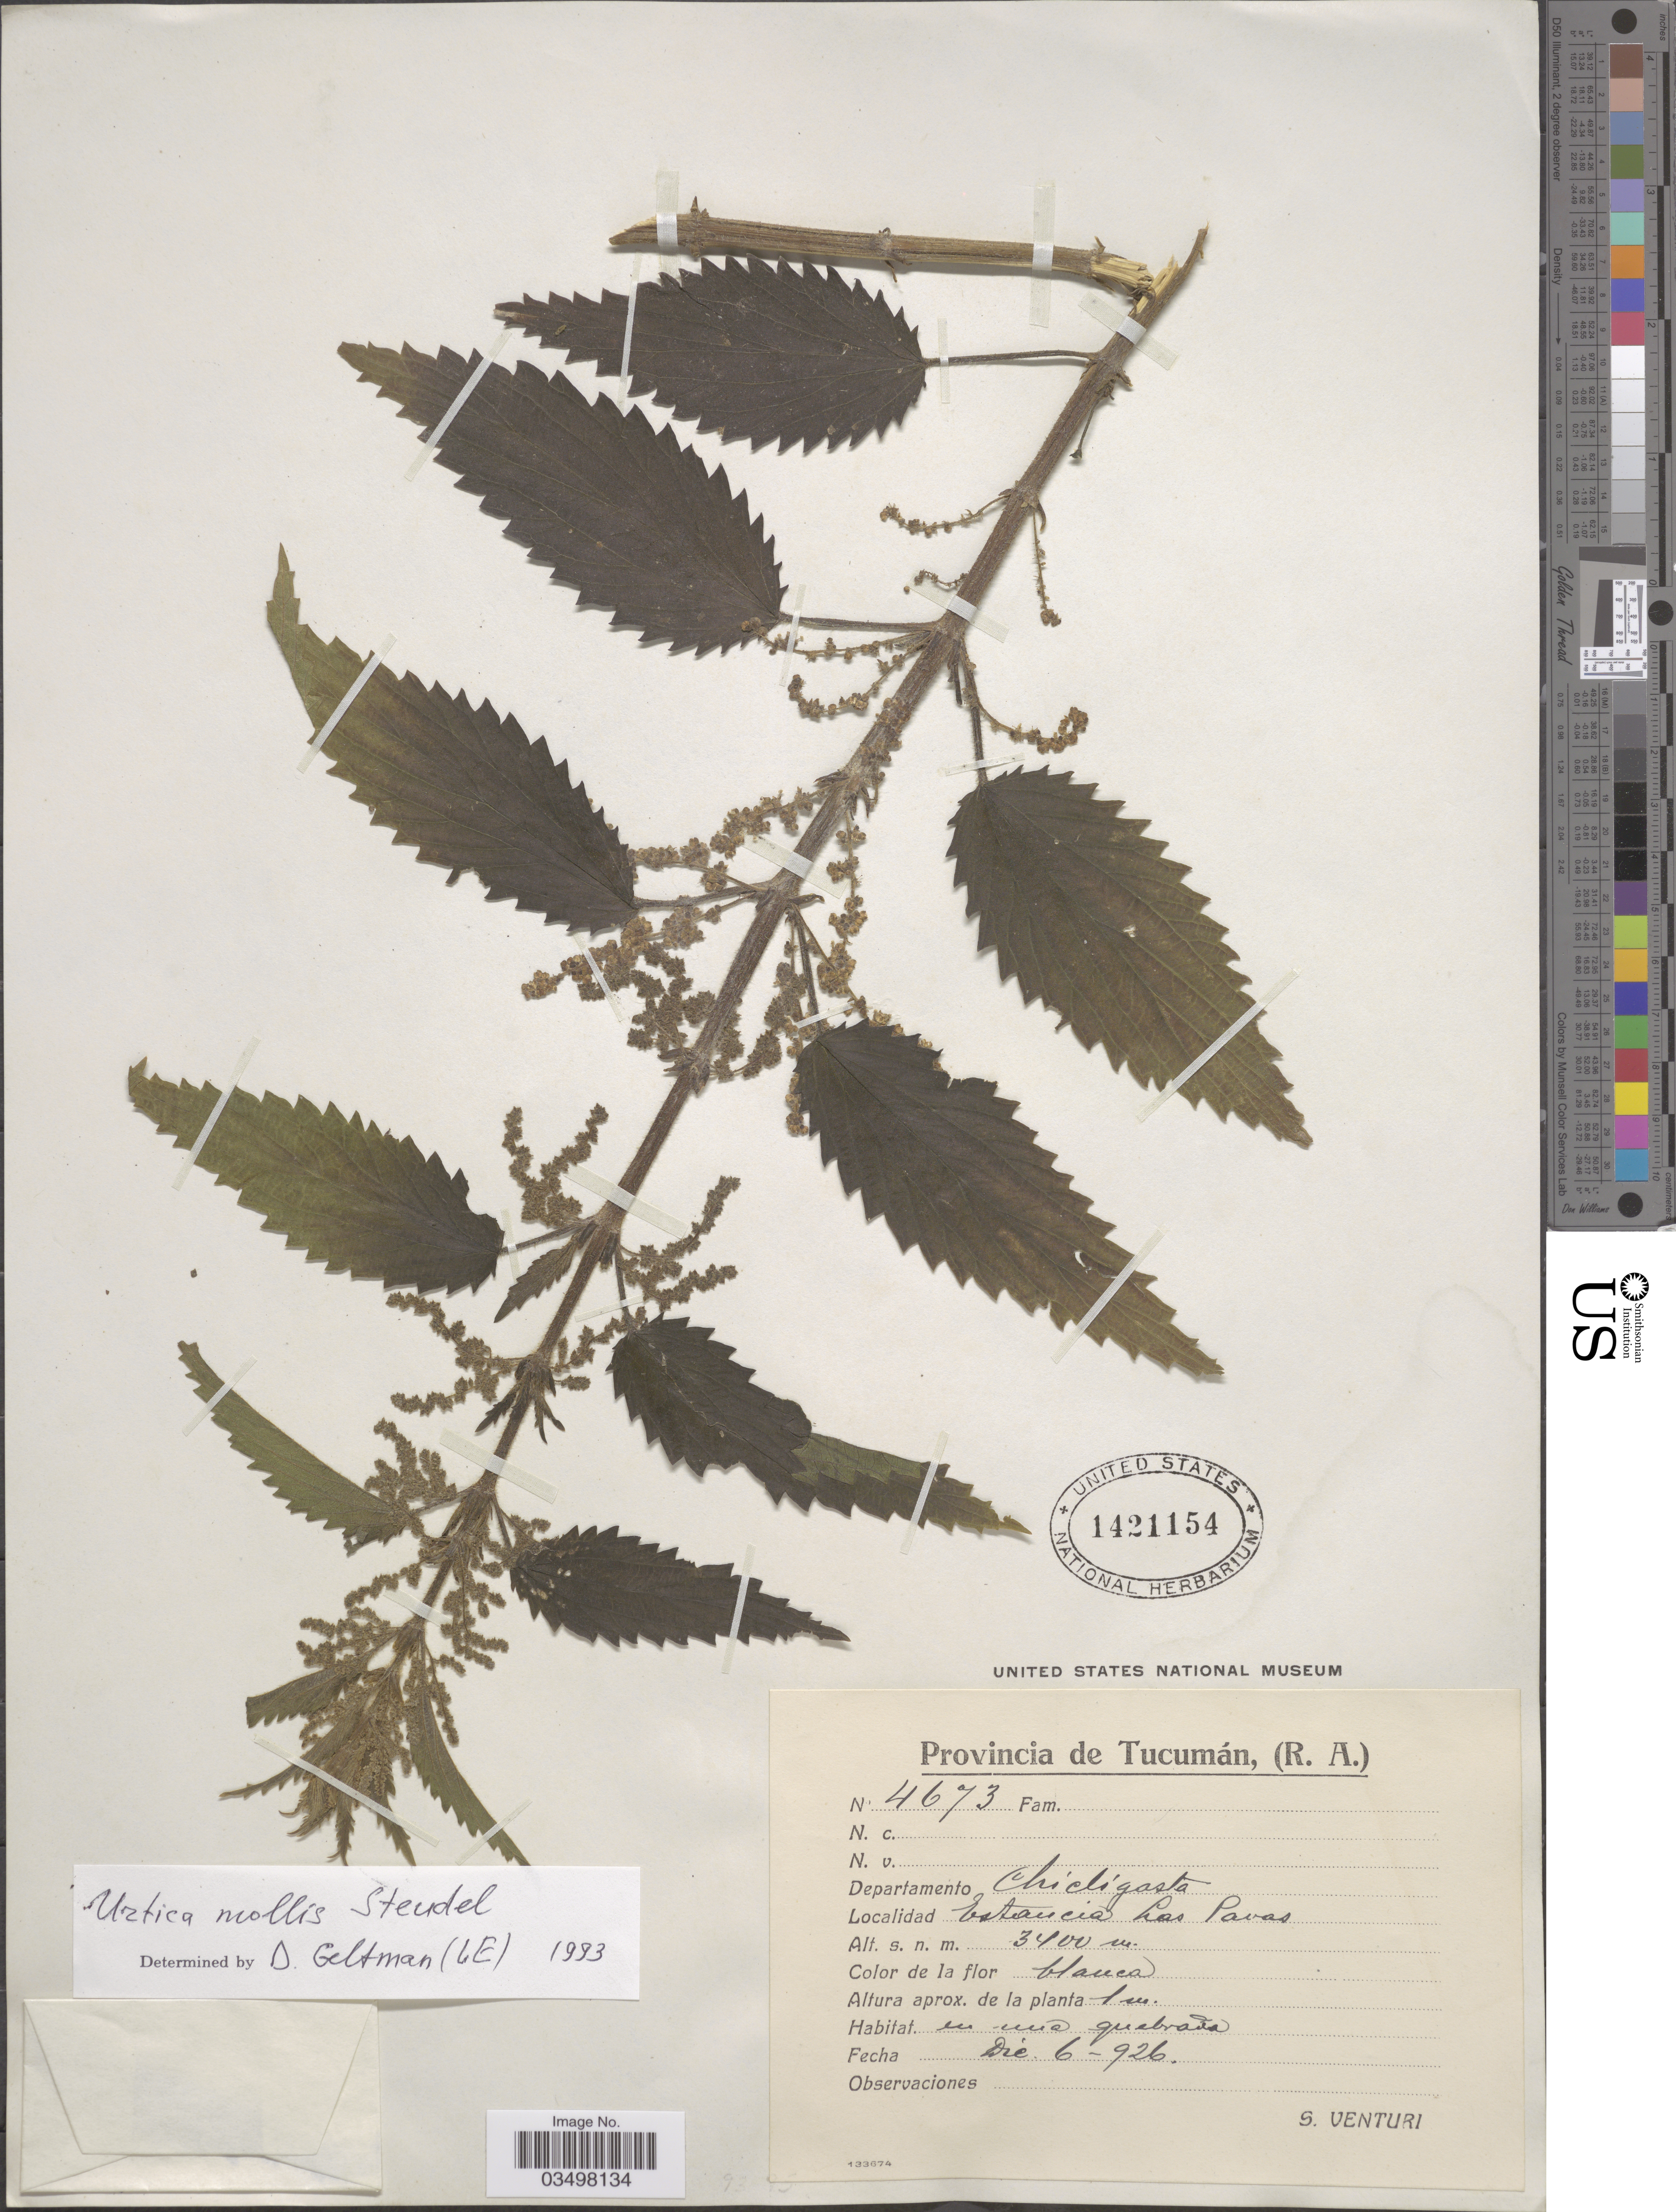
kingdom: Plantae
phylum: Tracheophyta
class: Magnoliopsida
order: Rosales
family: Urticaceae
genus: Urtica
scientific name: Urtica mollis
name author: Steud.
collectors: S. Venturi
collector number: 4673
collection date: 1926-12-06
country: Argentina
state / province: Tucuman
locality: Departamento Chicligasta, Estancia Las Pavas.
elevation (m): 3400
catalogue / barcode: US 1421154